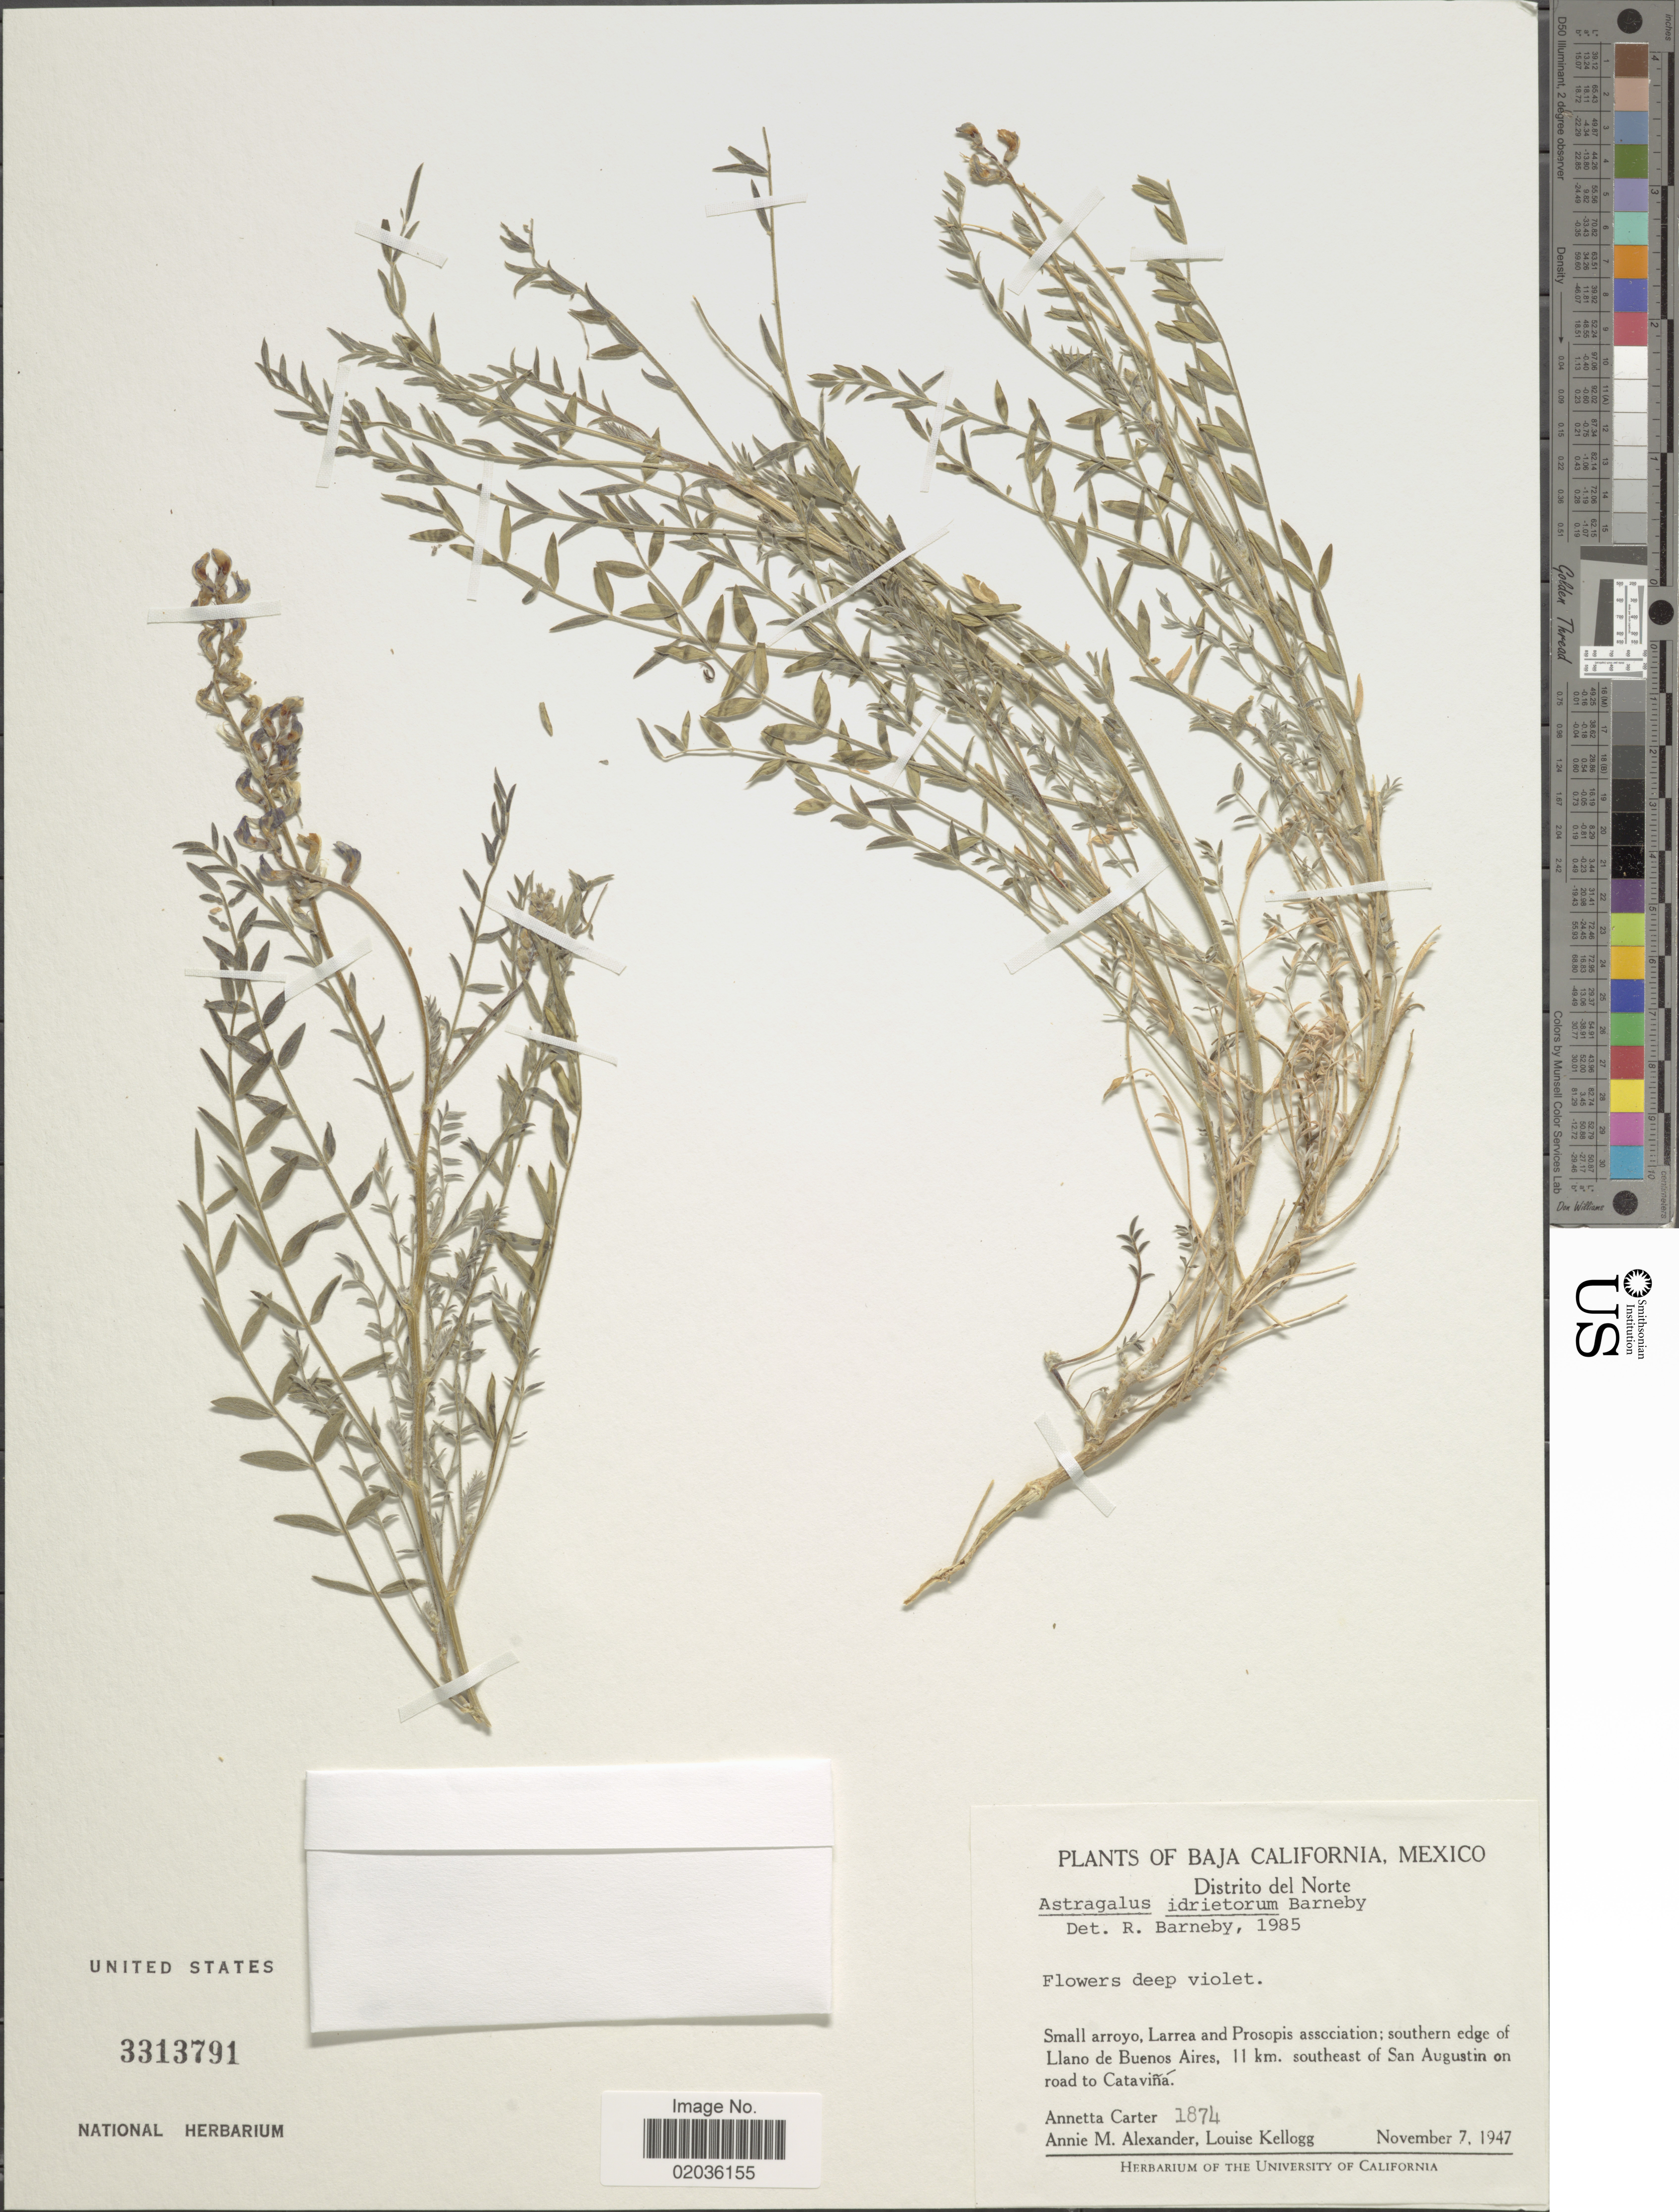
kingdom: Plantae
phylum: Tracheophyta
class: Magnoliopsida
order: Fabales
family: Fabaceae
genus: Astragalus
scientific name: Astragalus idrietorum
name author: Barneby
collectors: A. Carter, A. M. Alexander & L. Kellogg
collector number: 1874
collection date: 1947-11-07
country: Mexico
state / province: Baja California Norte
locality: Distito del Norte, southern edge of Llano de Buenos Aires, 11 km southeast of San Augustin on road to Cataviña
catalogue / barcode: US 3313791